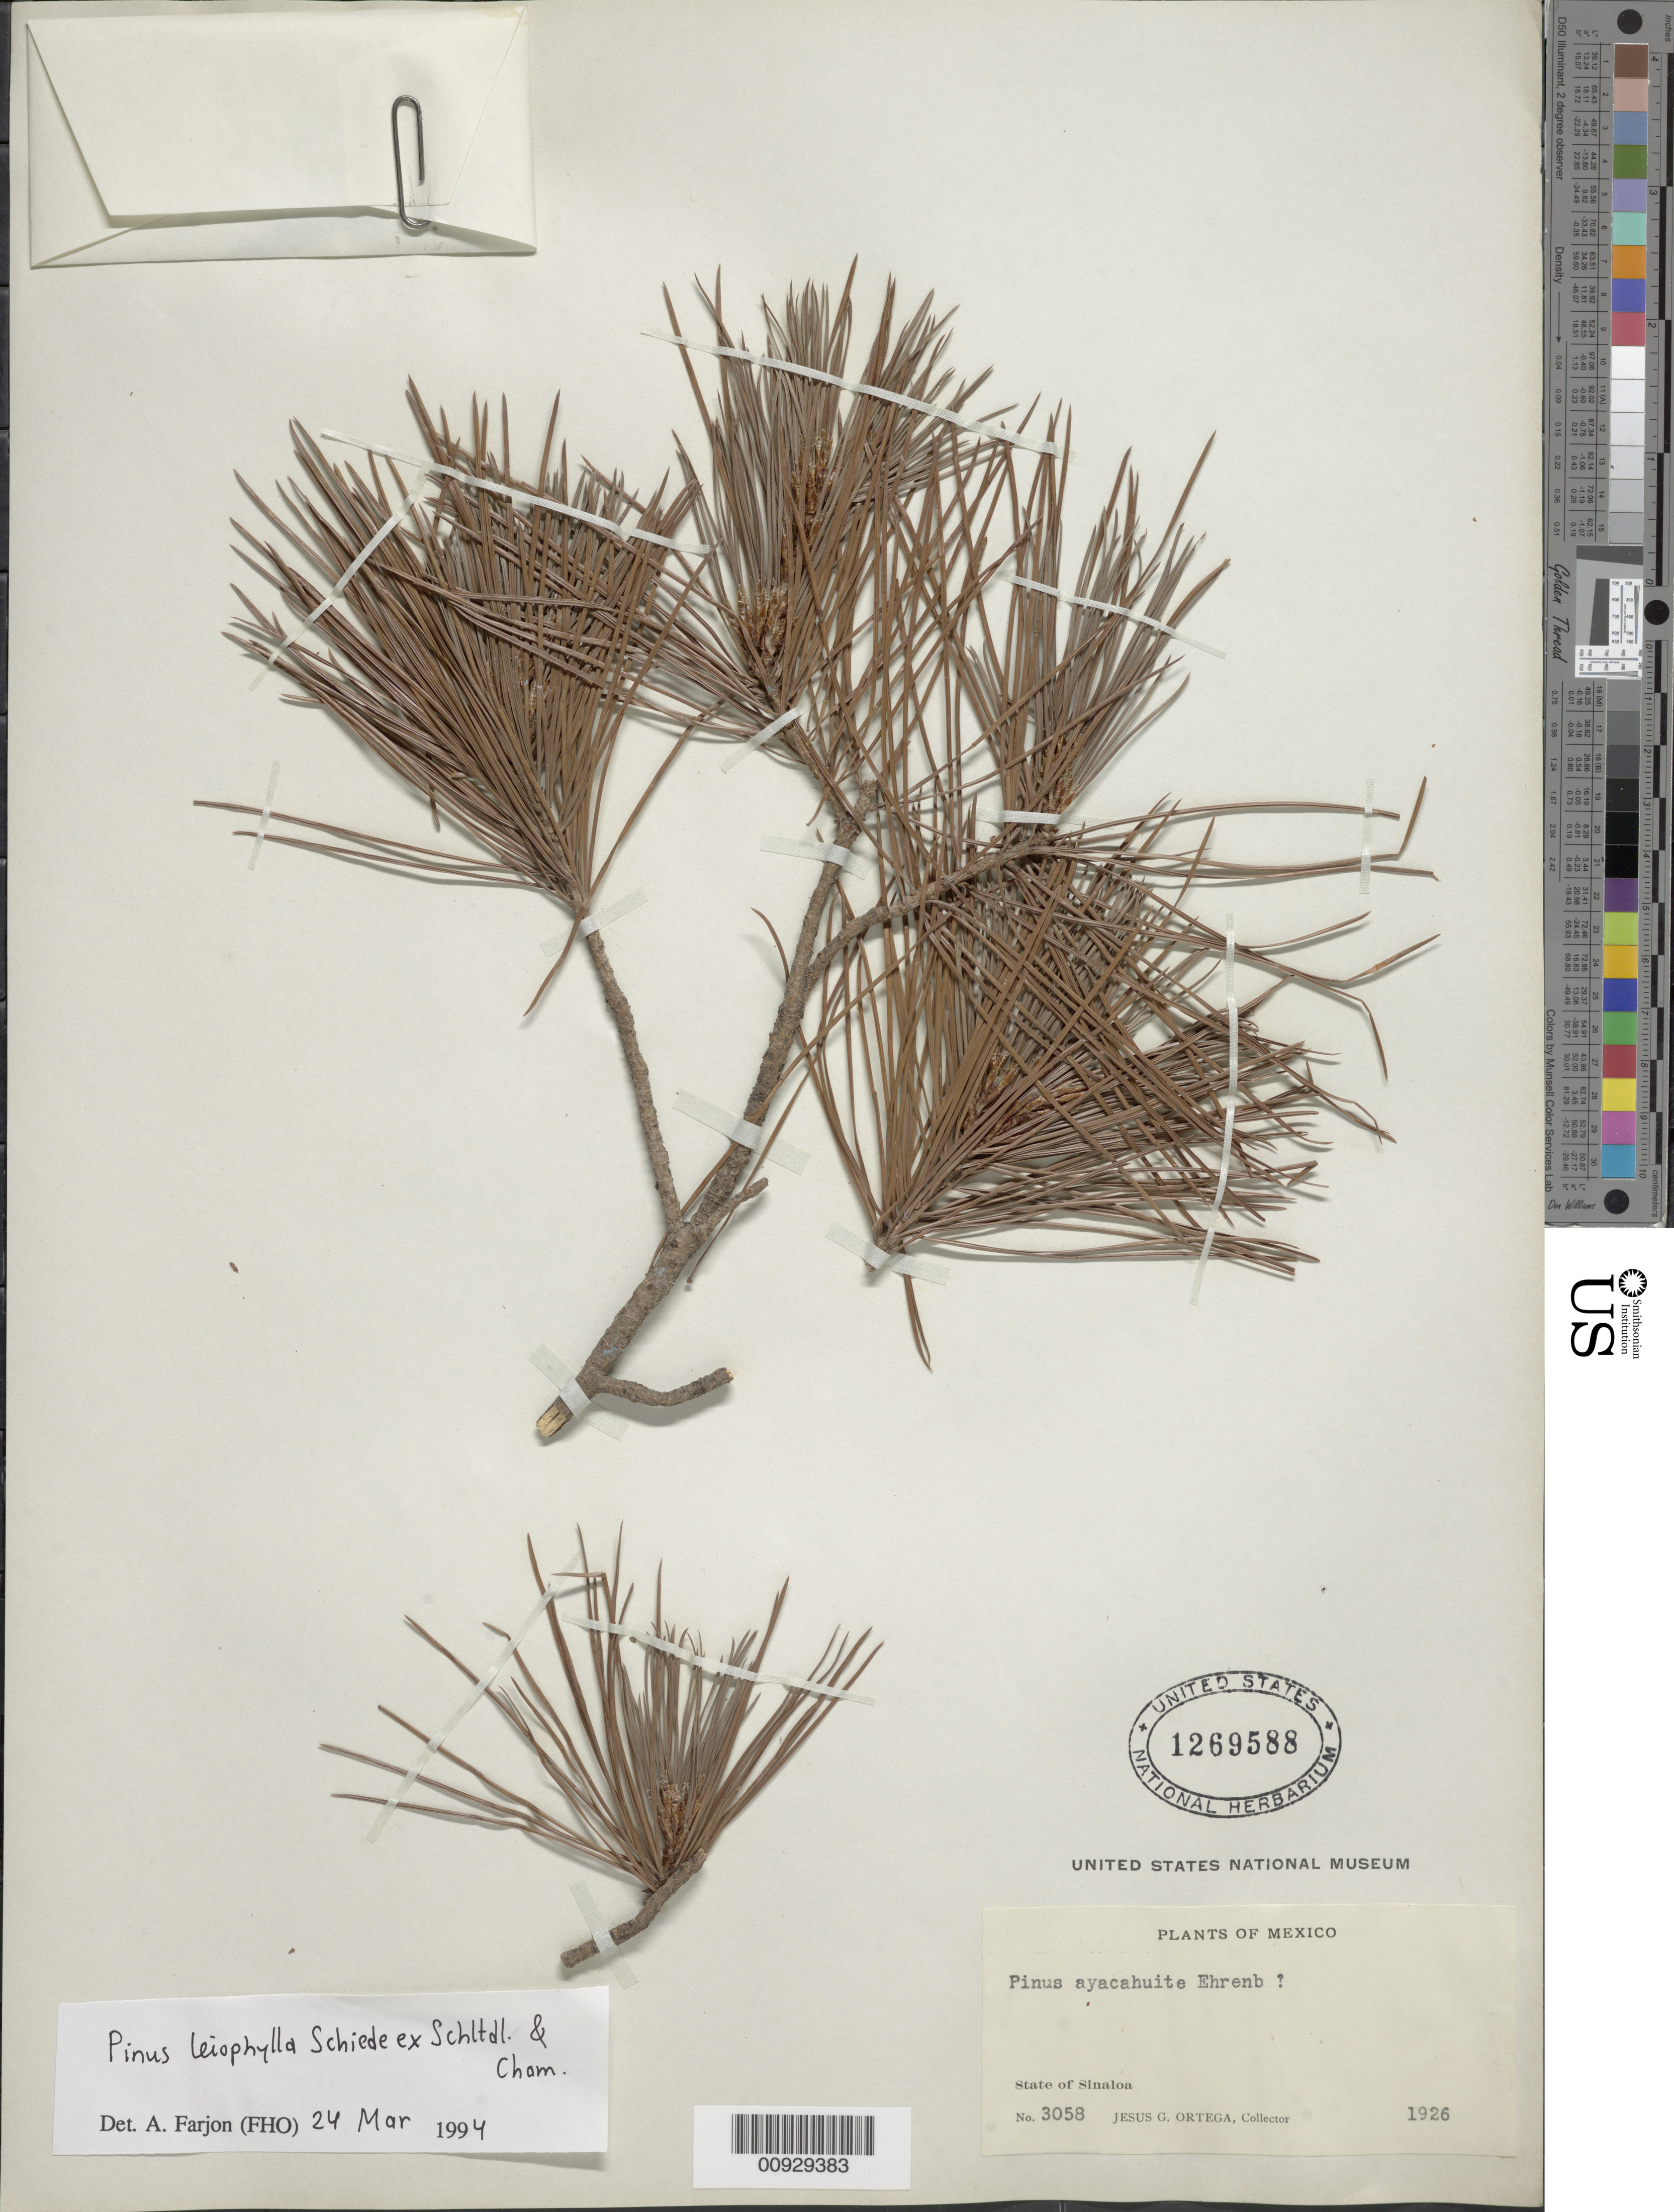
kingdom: Plantae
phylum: Tracheophyta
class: Pinopsida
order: Pinales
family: Pinaceae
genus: Pinus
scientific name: Pinus leiophylla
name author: Schiede ex Schltdl. & Cham.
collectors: J. Ortega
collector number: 3058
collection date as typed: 1926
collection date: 1926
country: Mexico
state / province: Sinaloa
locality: Sinaloa.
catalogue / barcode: US 1269588